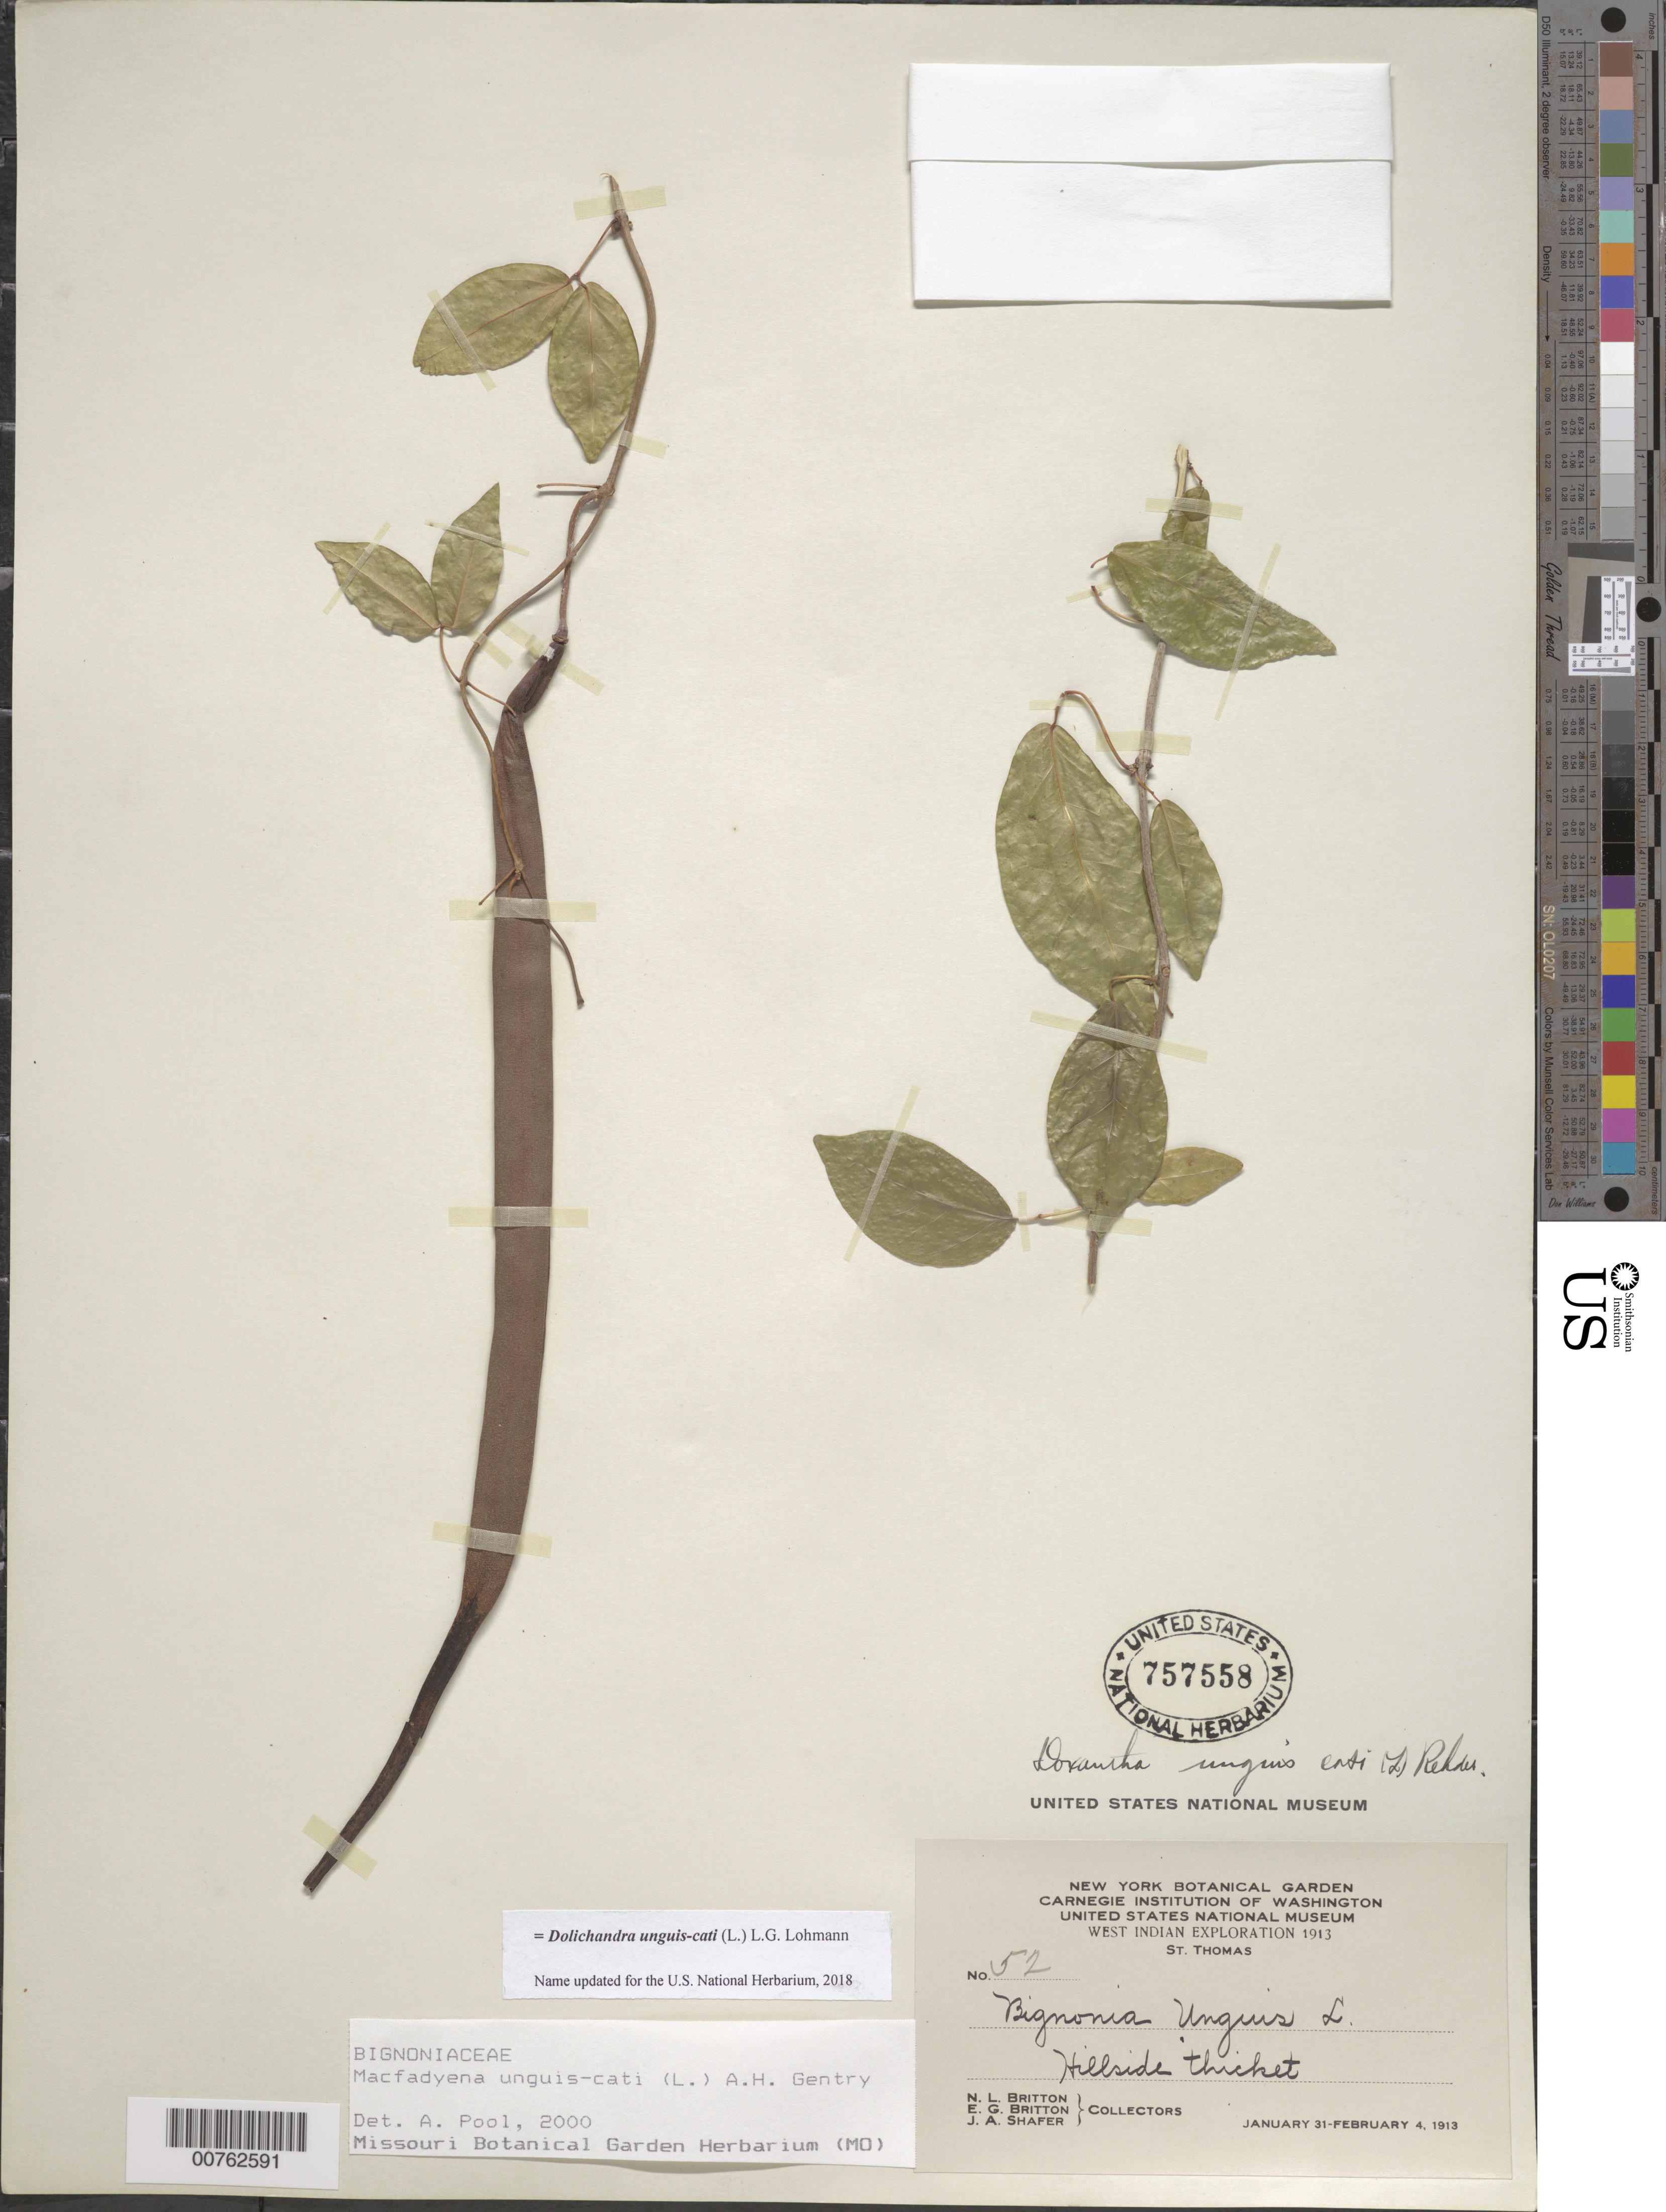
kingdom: Plantae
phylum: Tracheophyta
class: Magnoliopsida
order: Lamiales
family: Bignoniaceae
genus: Dolichandra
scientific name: Dolichandra unguis-cati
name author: (L.) L.G. Lohmann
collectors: N. Britton, E. G. Britton & J. A. Shafer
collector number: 52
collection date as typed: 31 Jan 1913 to 04 Feb 1913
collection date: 1913-01-31/1913-02-04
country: U.S. Virgin Islands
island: St. Thomas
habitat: Hillside thicket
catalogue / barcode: US 757558